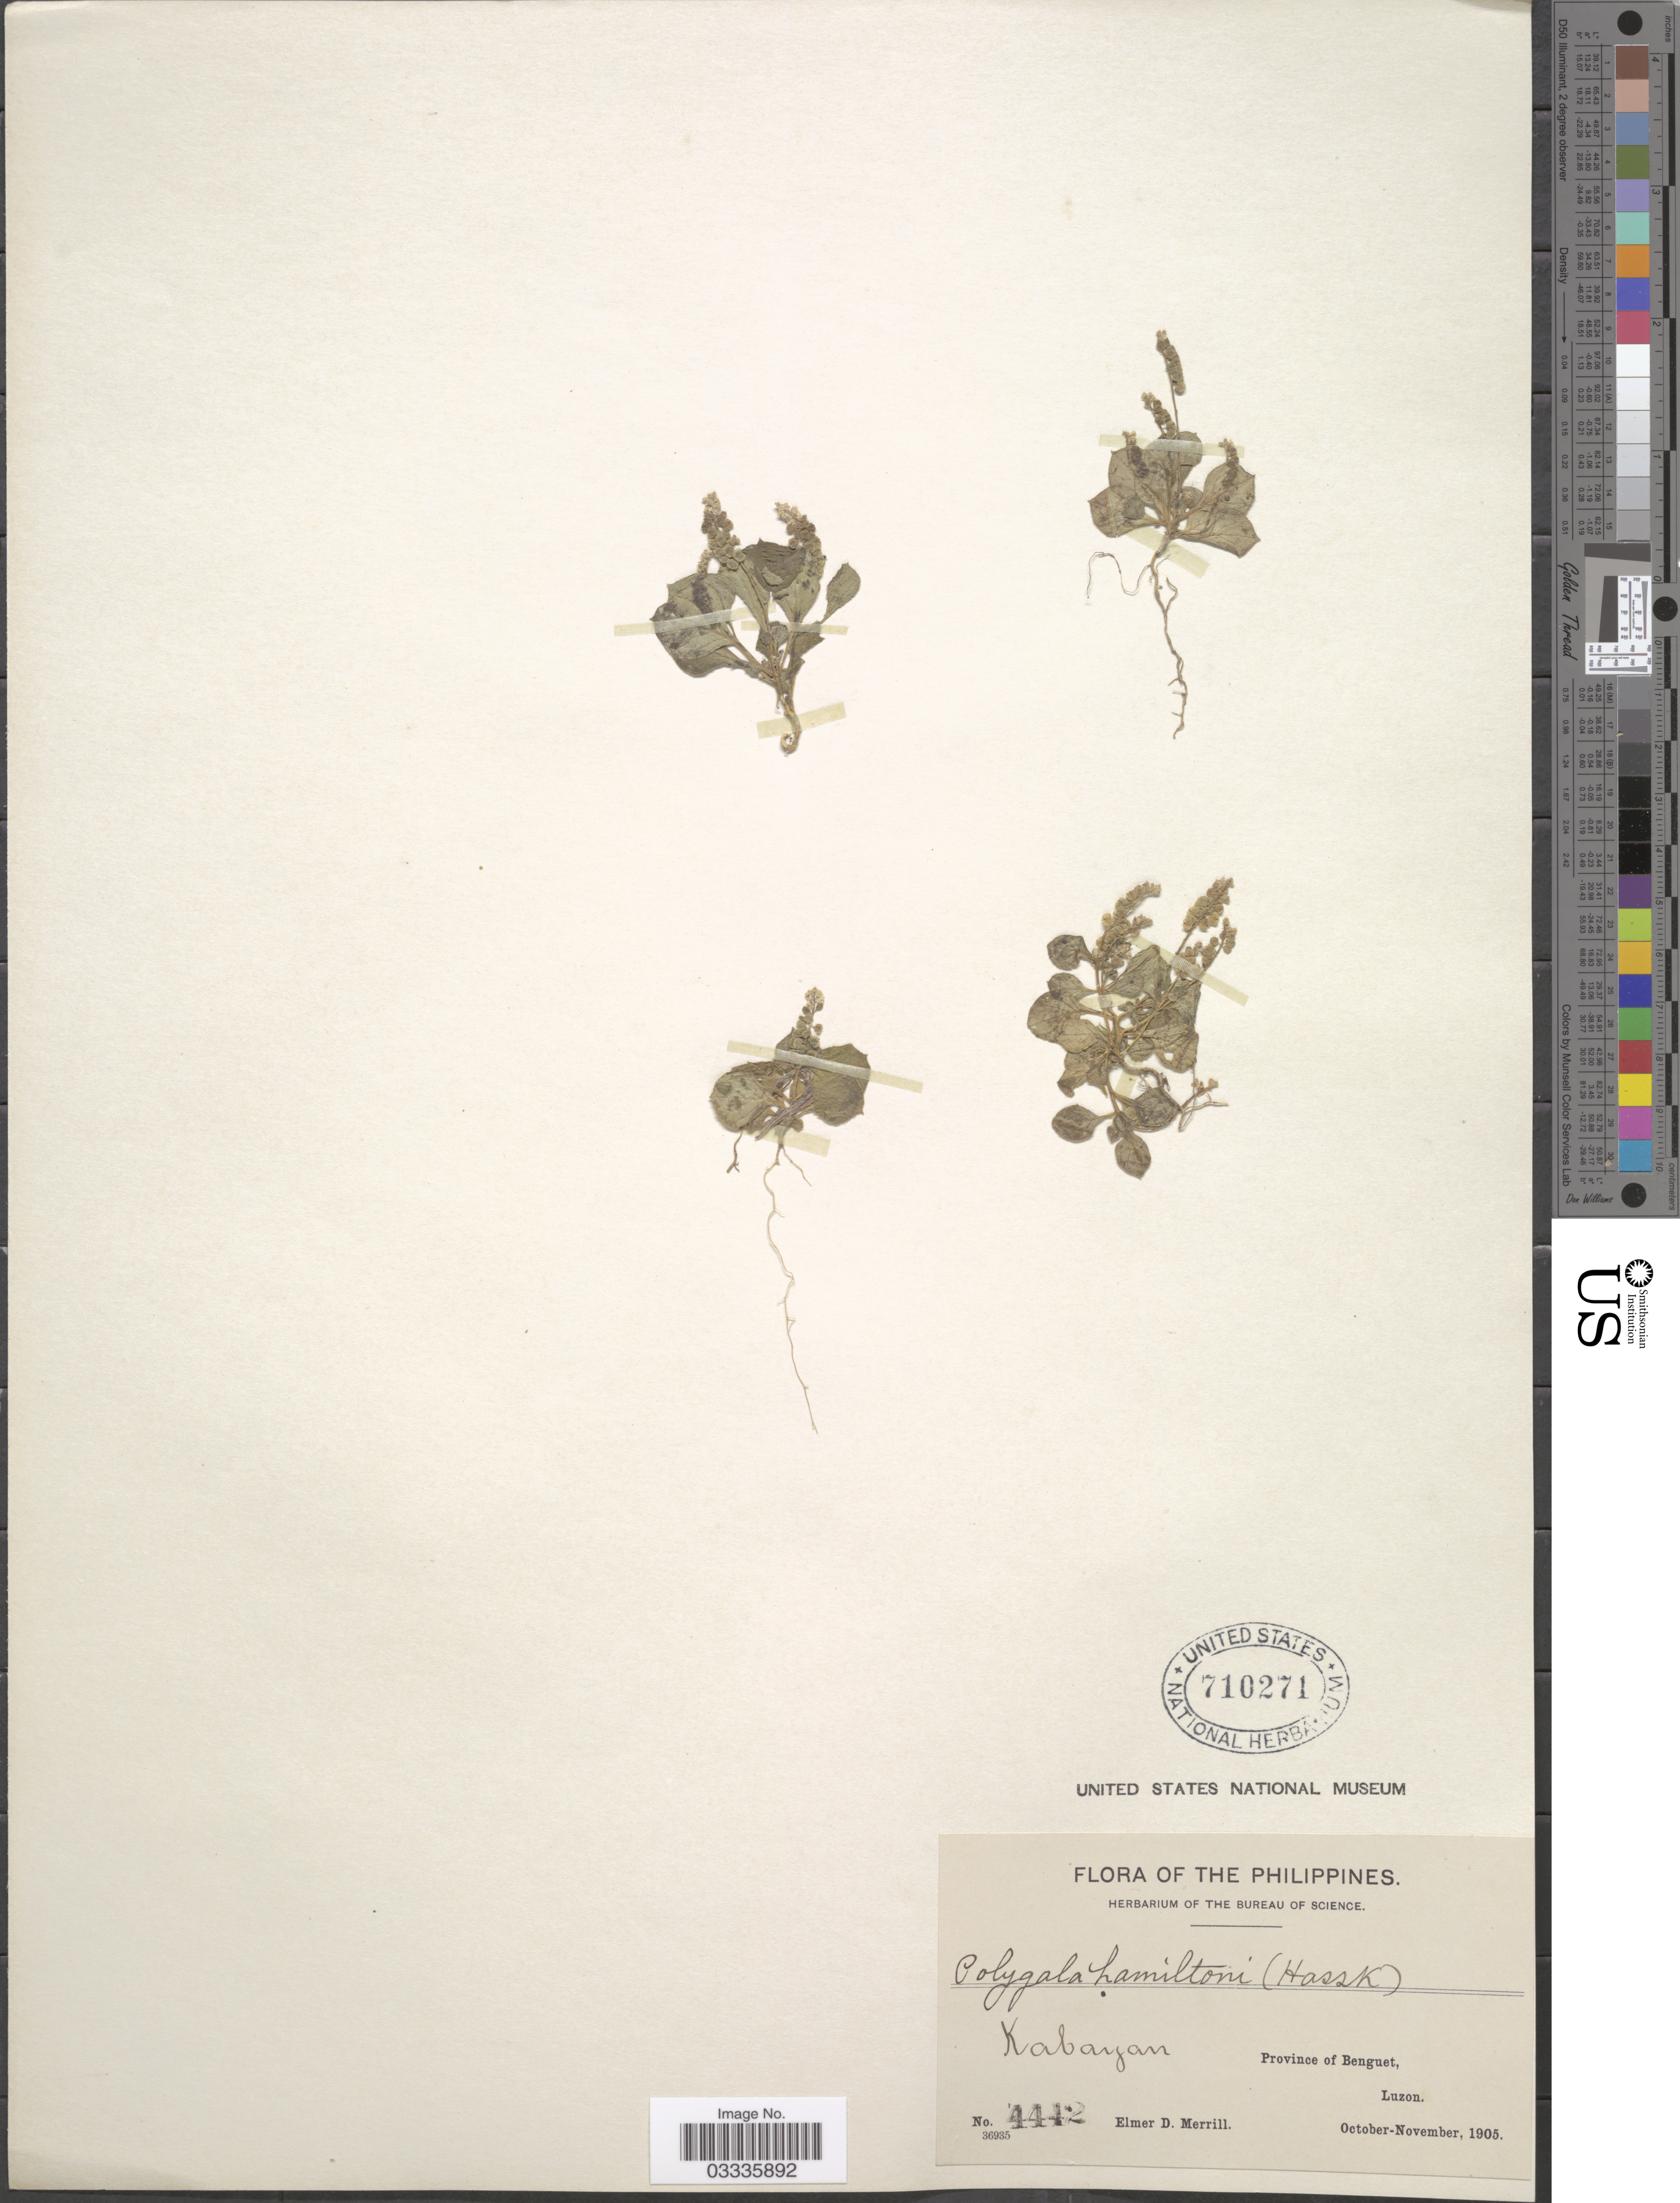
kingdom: Plantae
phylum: Tracheophyta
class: Magnoliopsida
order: Fabales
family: Polygalaceae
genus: Polygala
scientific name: Polygala hamiltoni, ined.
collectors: E. D. Merrill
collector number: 4442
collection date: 1905-10/1905-11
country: Philippines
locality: Kabayan. Province of Benguet, Luzon.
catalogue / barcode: US 710271